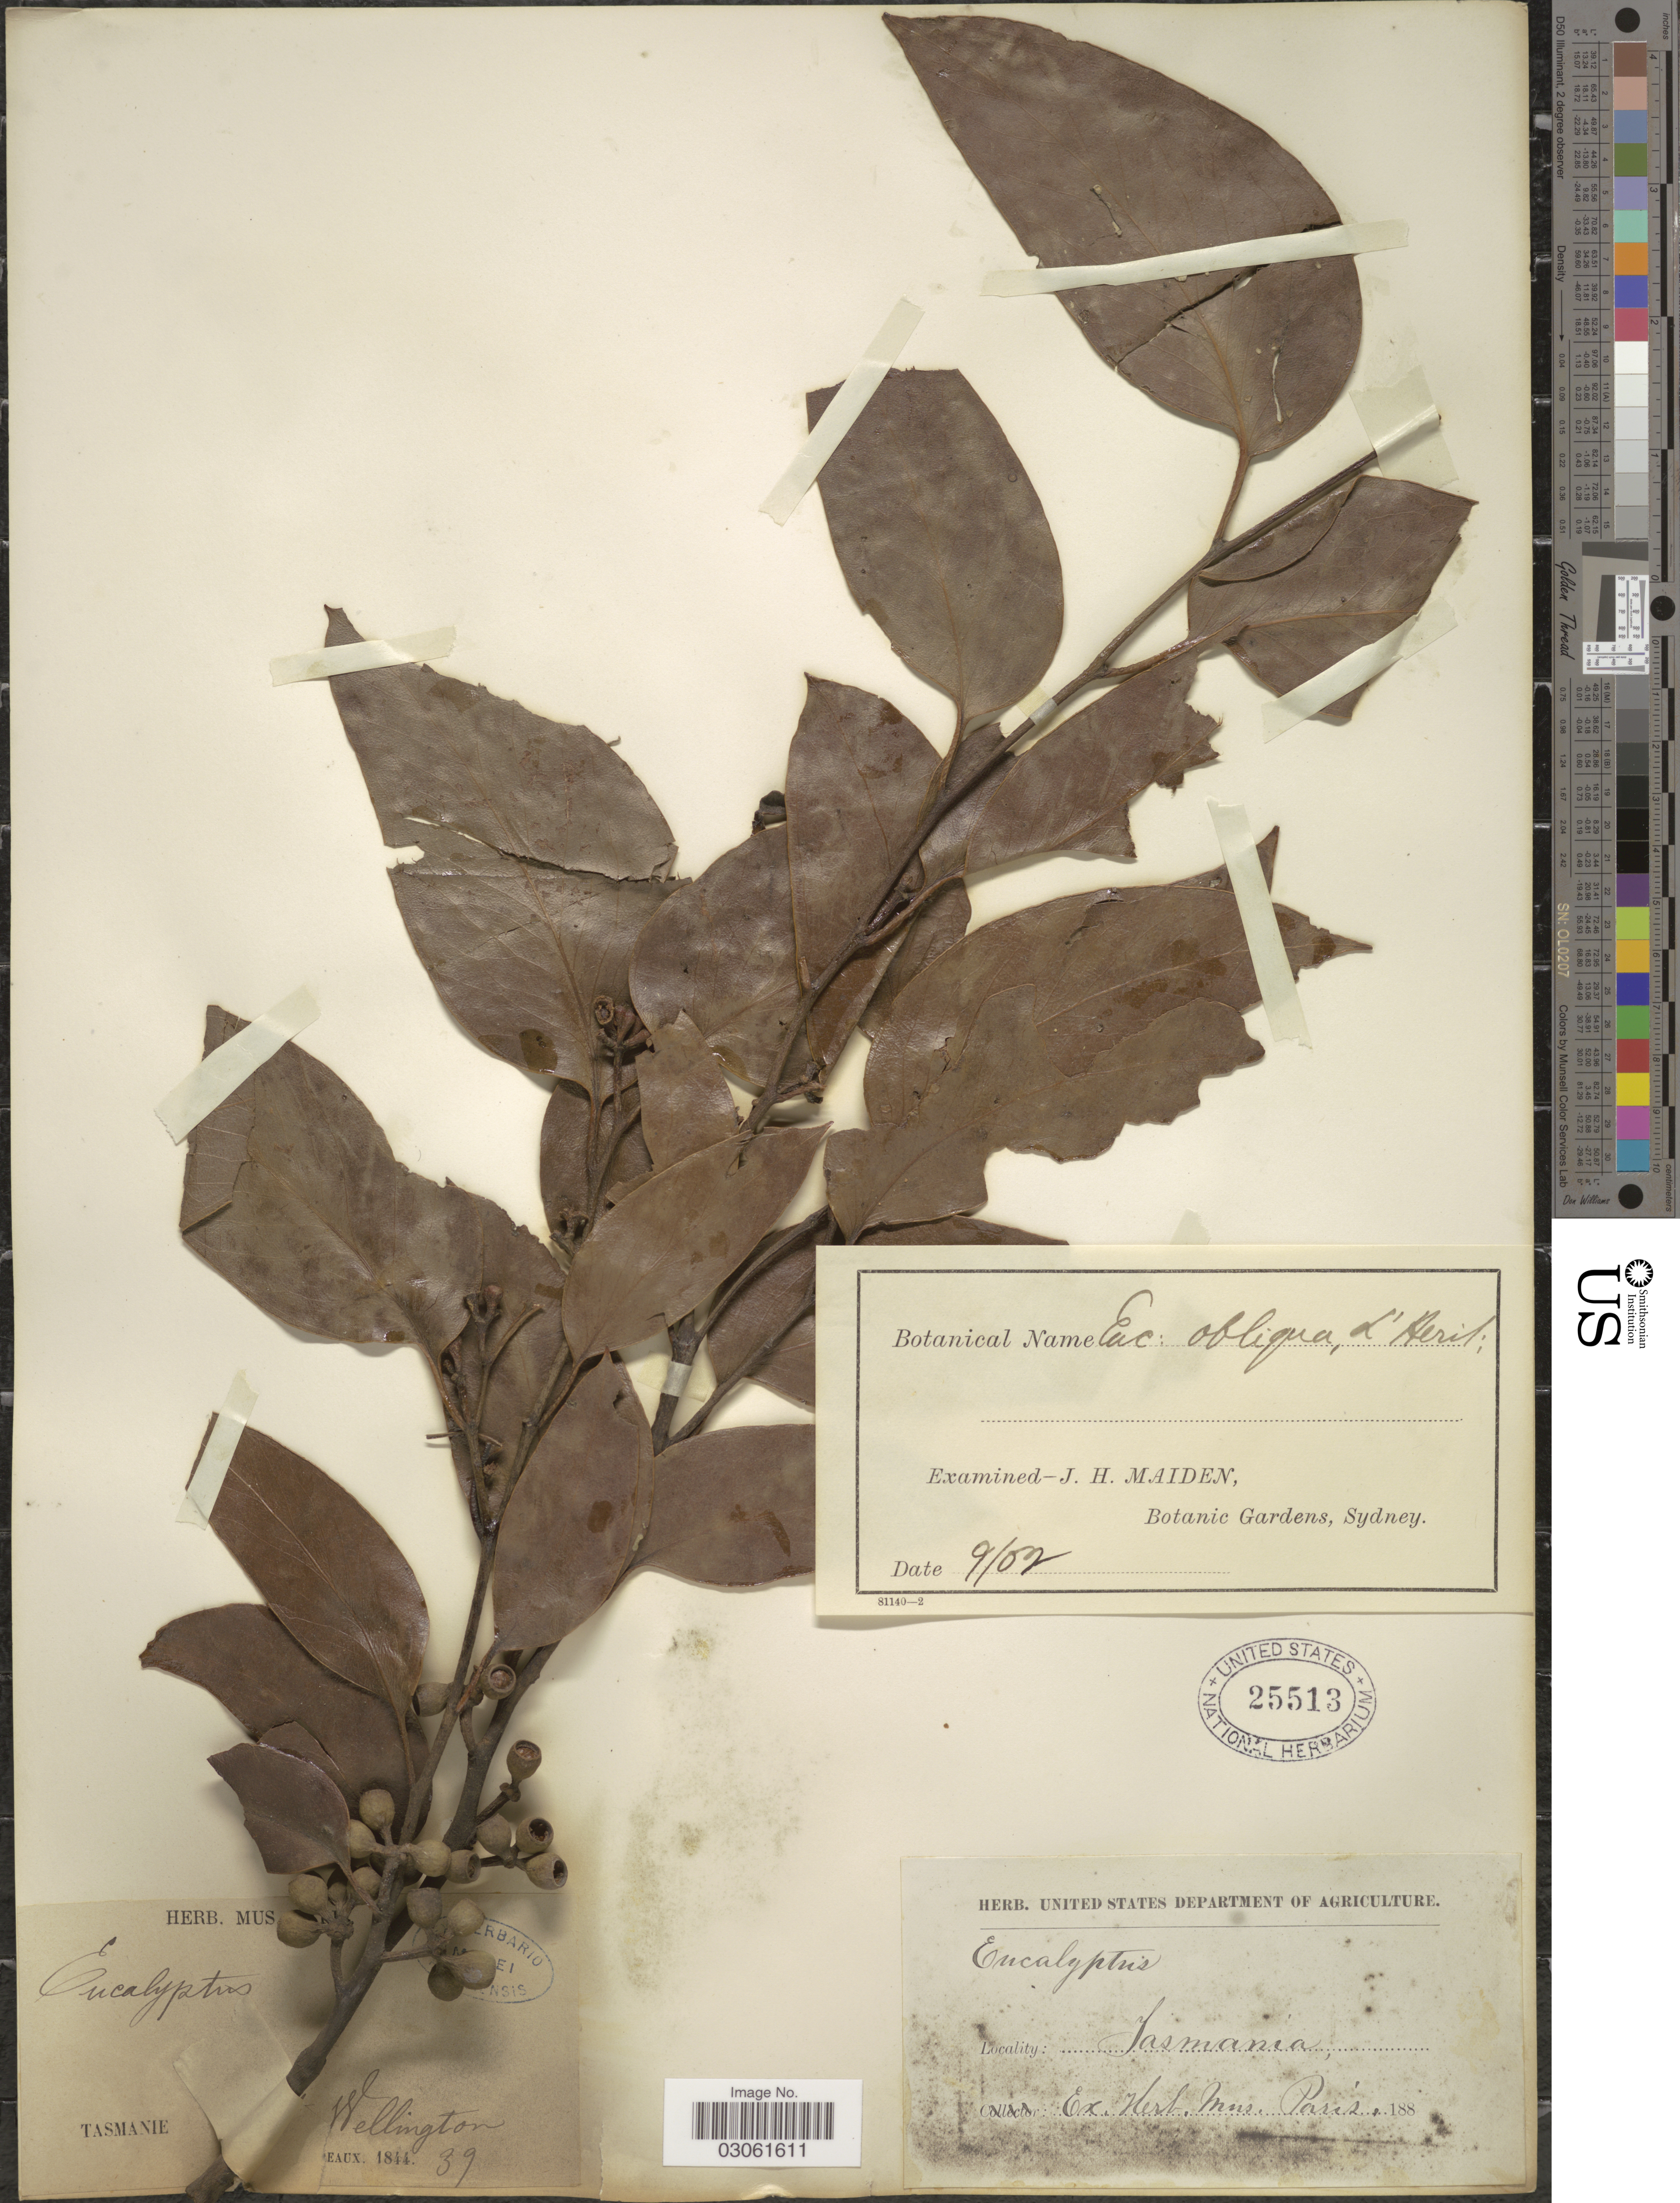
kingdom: Plantae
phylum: Tracheophyta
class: Magnoliopsida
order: Myrtales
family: Myrtaceae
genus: Eucalyptus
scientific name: Eucalyptus obliqua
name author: L'Hér.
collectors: M. Verreaux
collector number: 39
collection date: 1844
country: Australia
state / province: Tasmania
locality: Wellington.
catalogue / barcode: US 25513